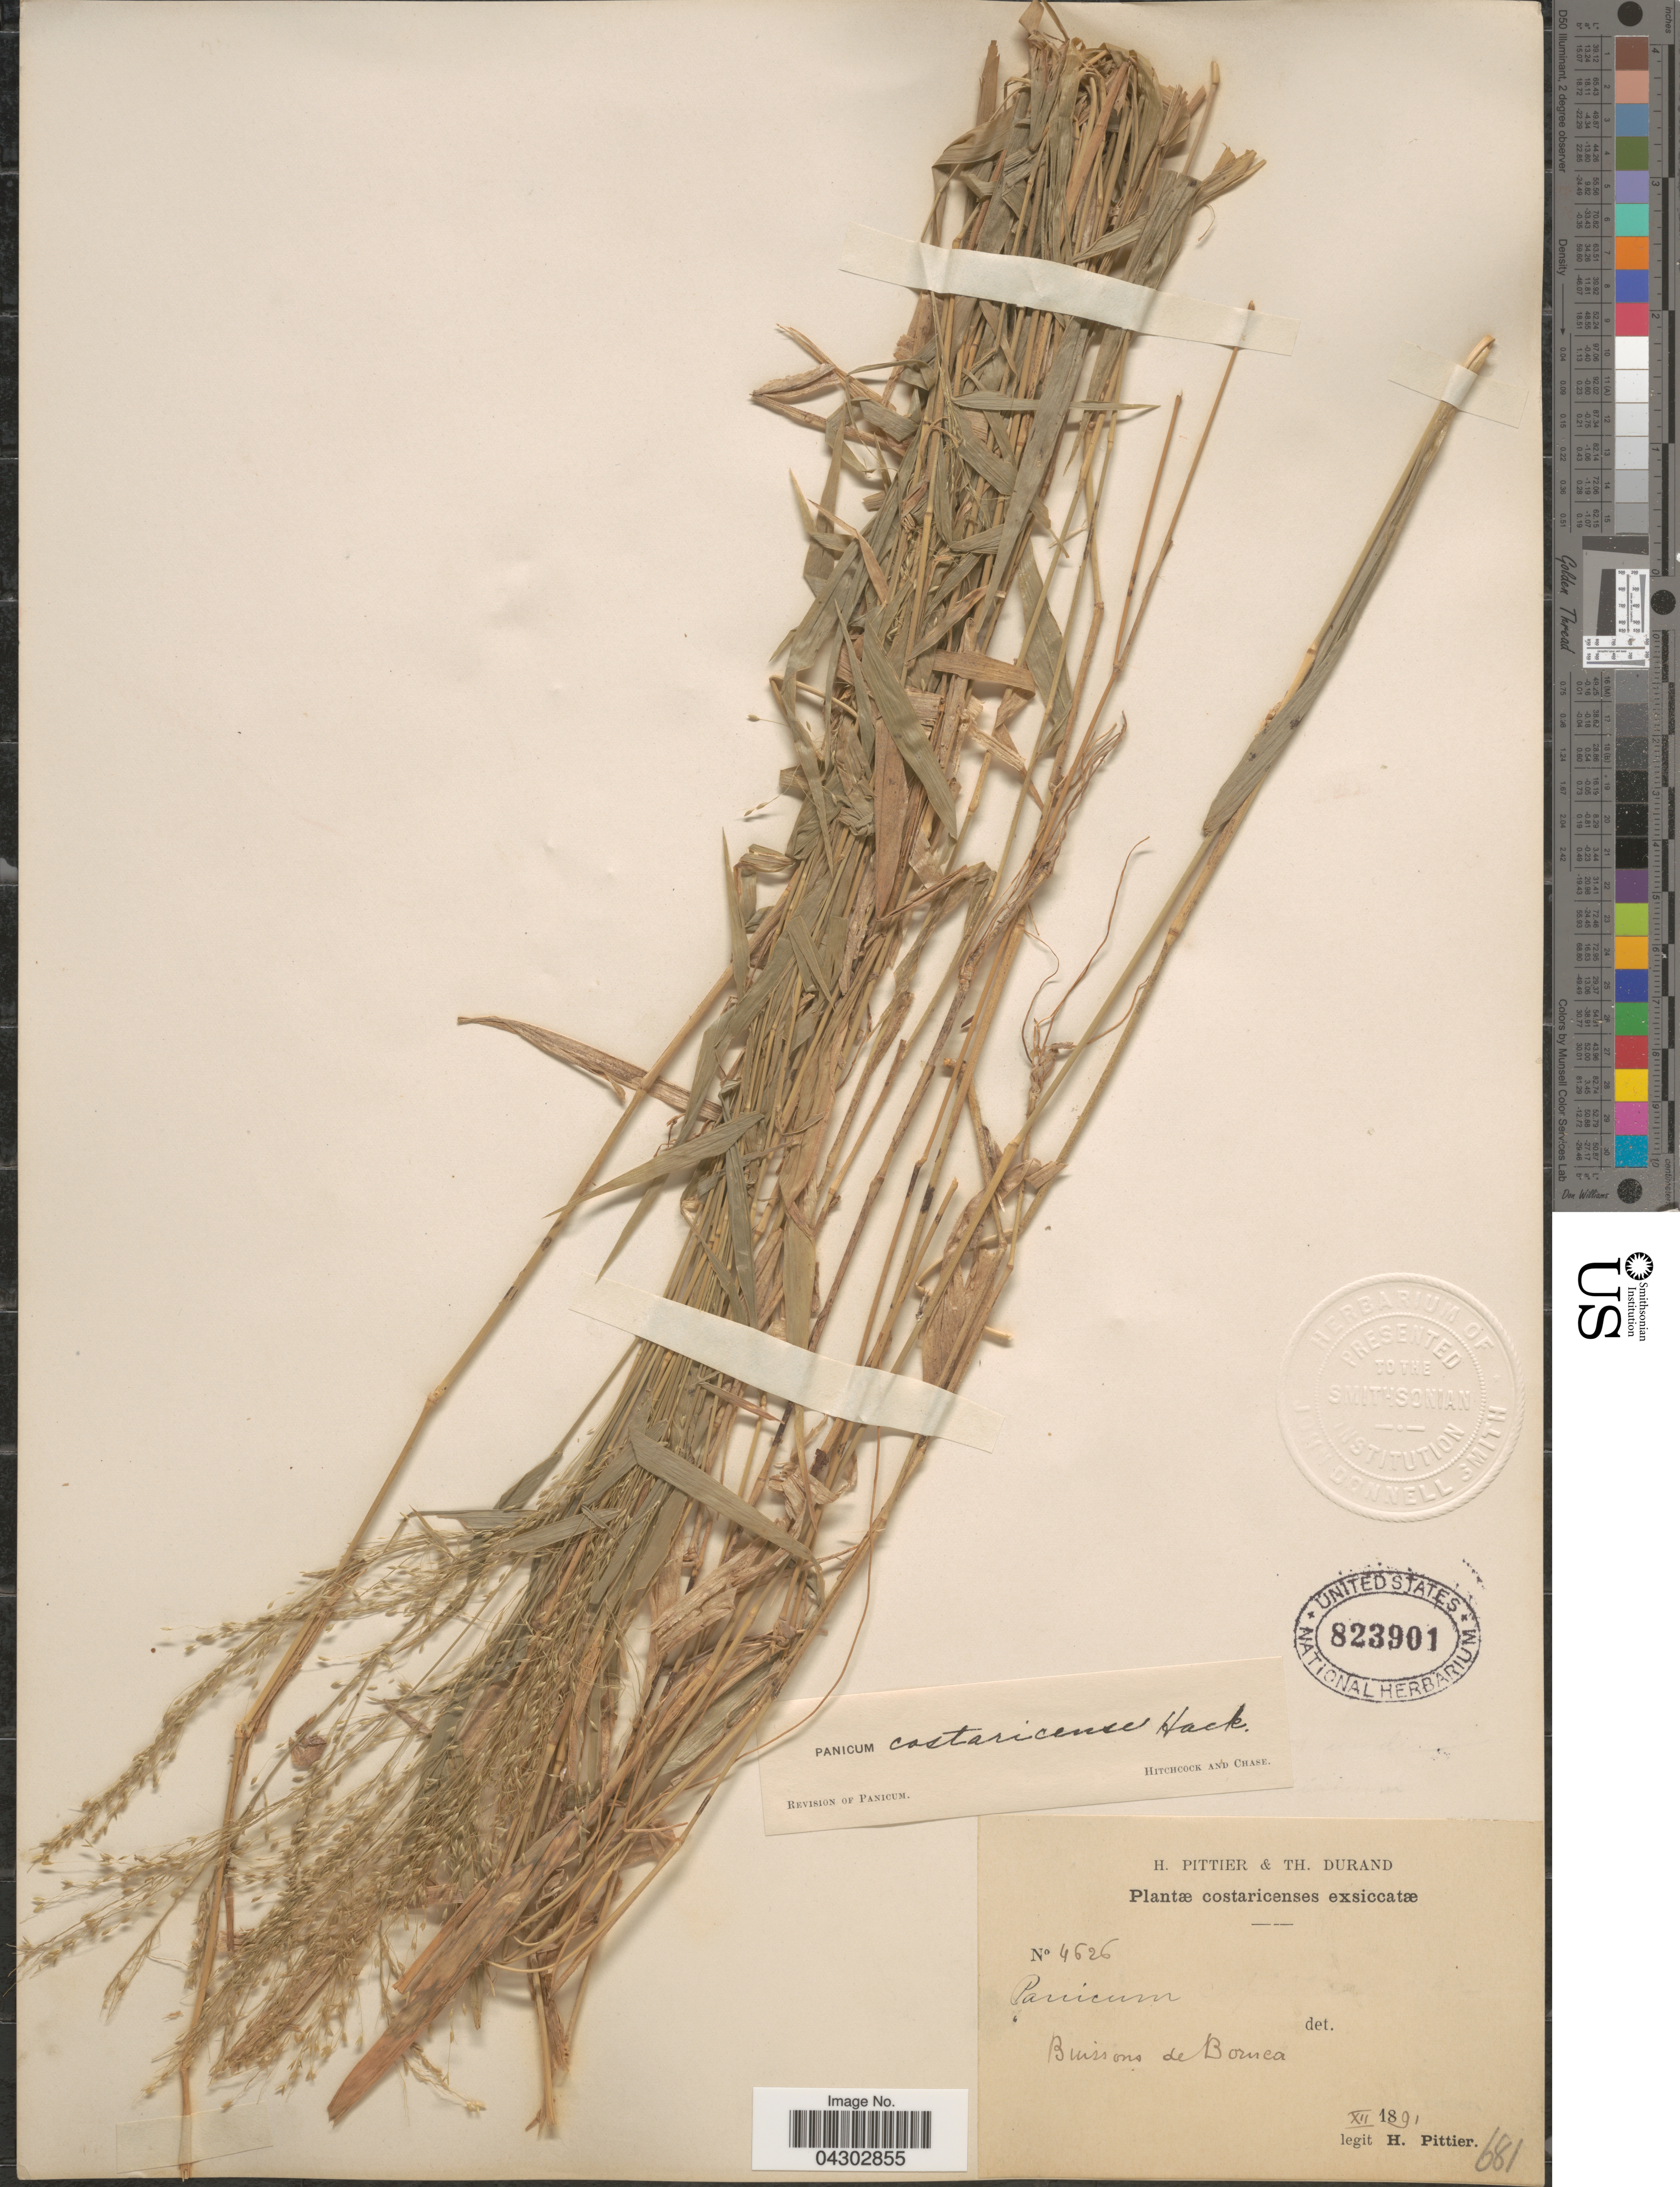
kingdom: Plantae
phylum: Tracheophyta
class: Liliopsida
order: Poales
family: Poaceae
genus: Panicum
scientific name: Panicum haenkeanum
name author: J. Presl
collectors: H. F. Pittier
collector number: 681/4626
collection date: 1891-12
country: Costa Rica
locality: Buissons de Boruca.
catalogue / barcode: US 823901